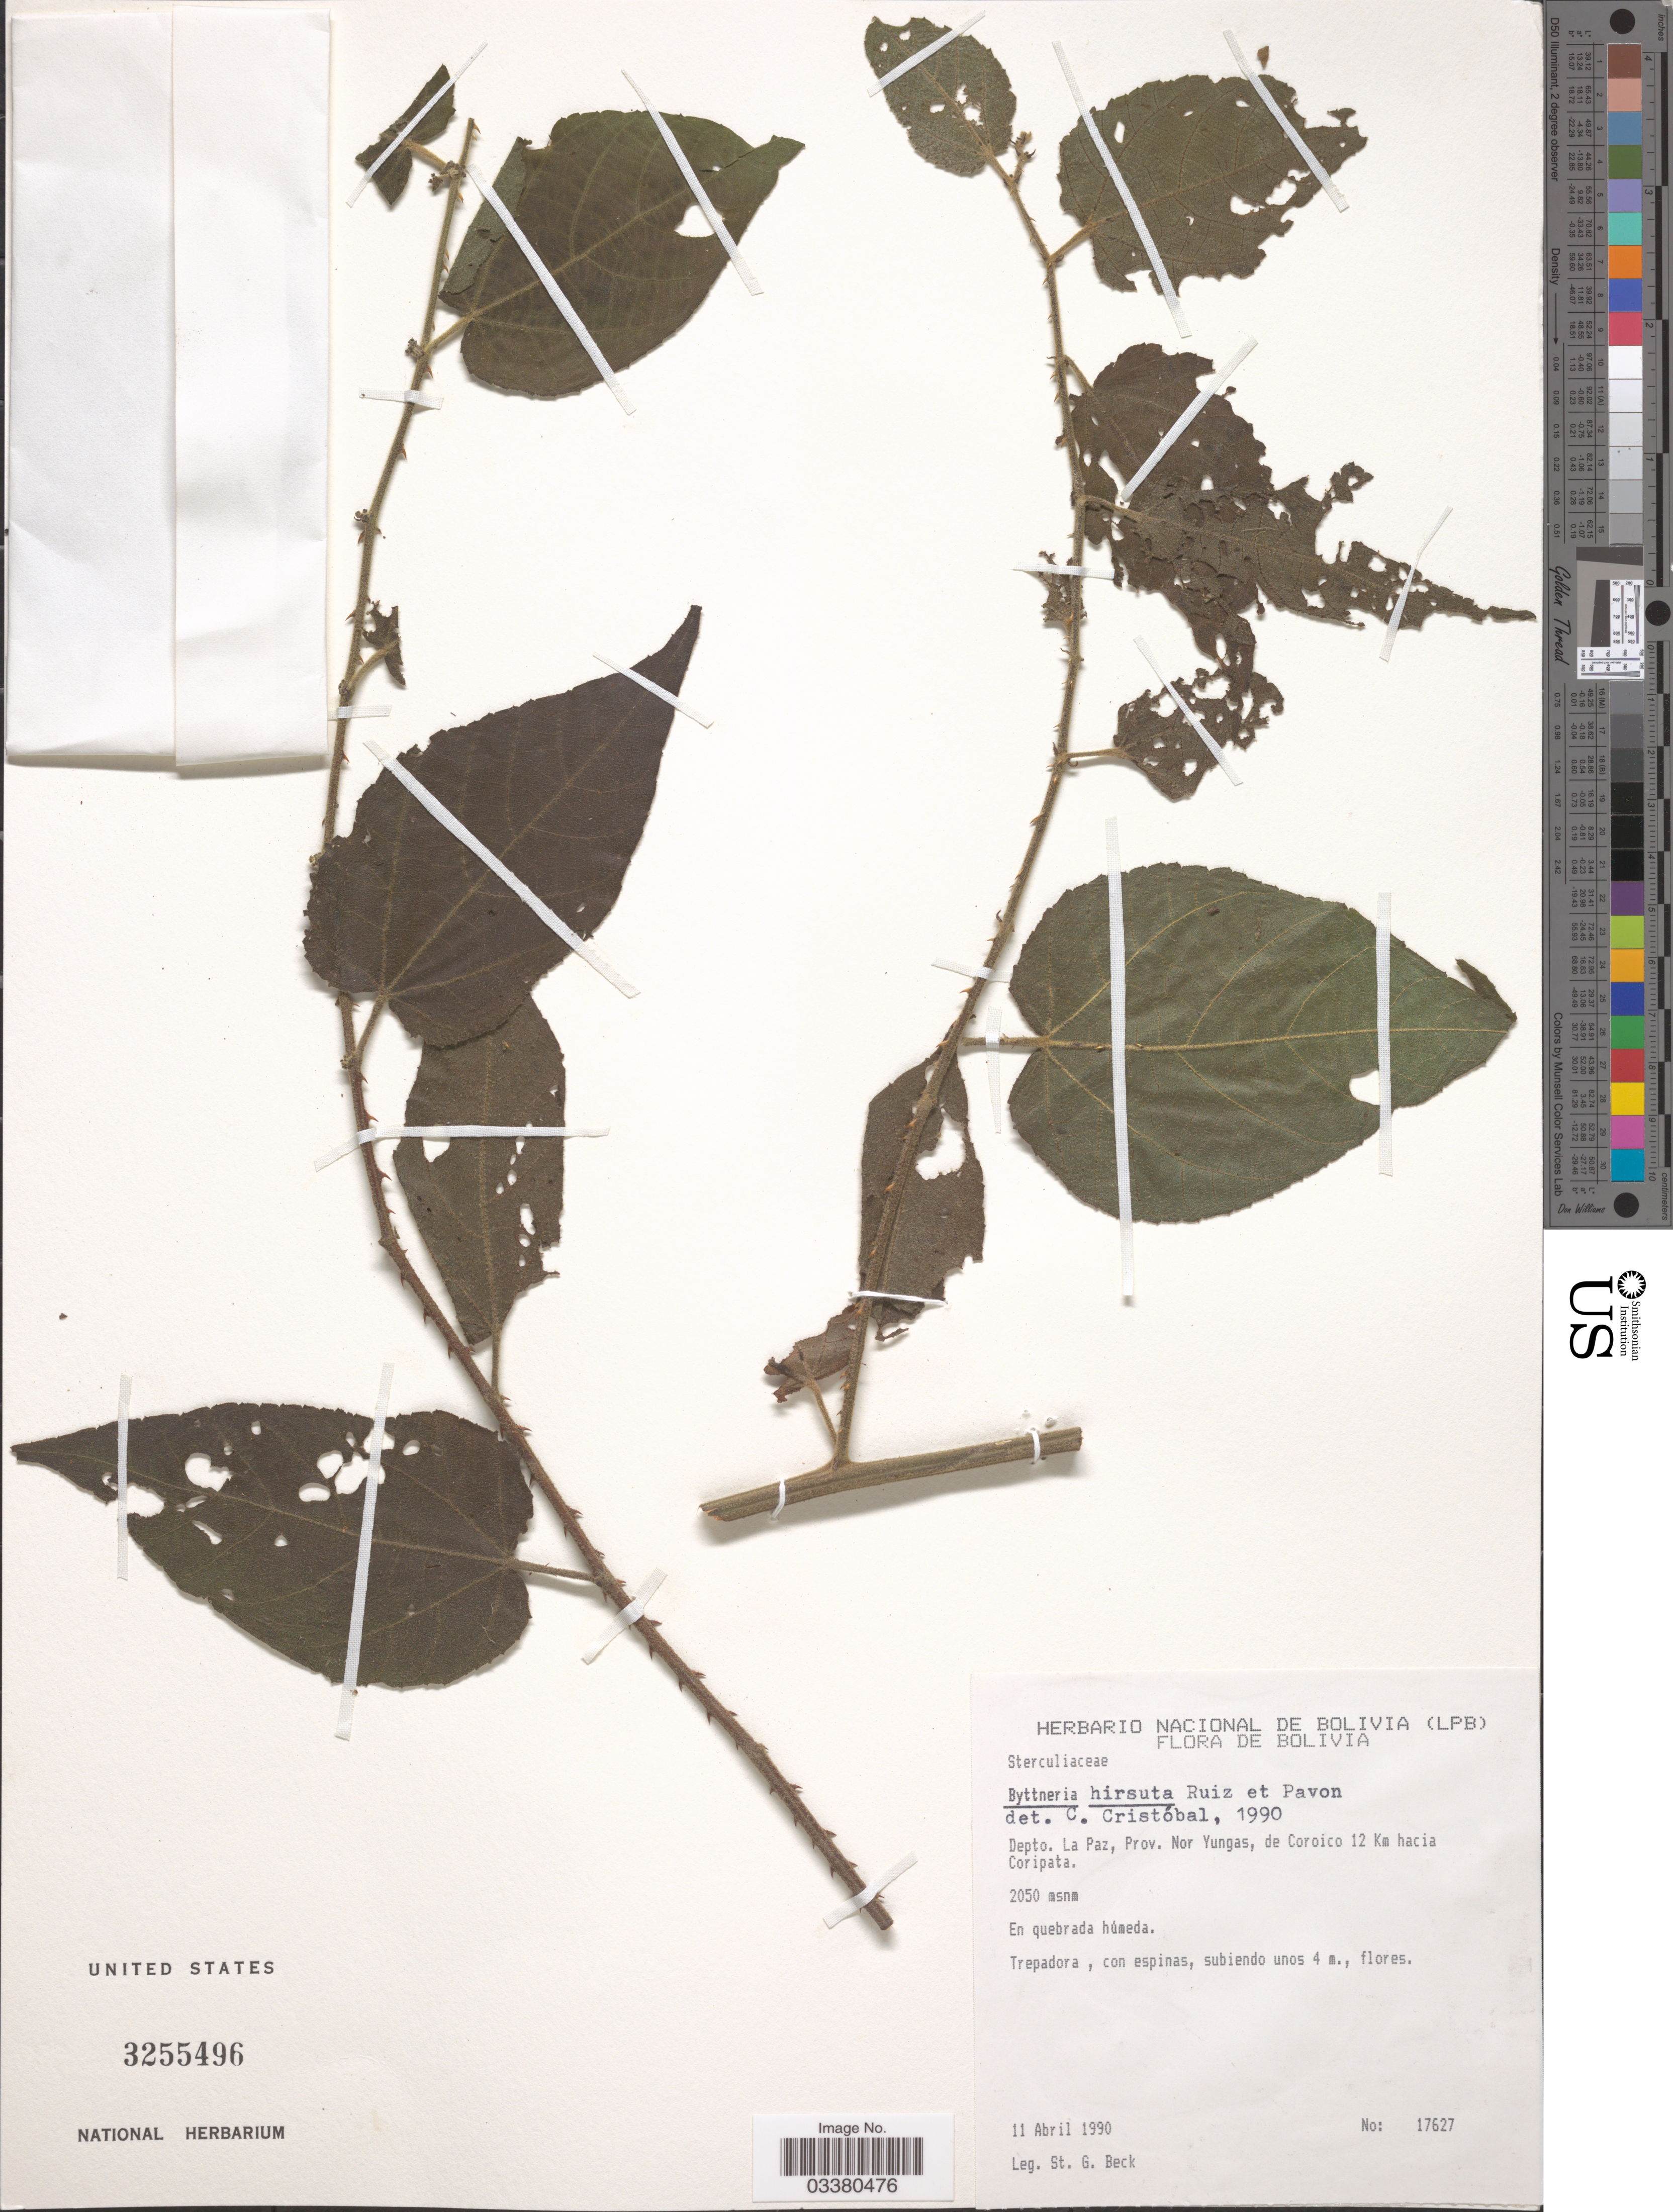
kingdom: Plantae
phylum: Tracheophyta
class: Magnoliopsida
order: Malvales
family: Malvaceae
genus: Byttneria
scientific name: Byttneria hirsuta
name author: Ruiz & Pav.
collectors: S. G. Beck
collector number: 17267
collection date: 1990-04-11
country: Bolivia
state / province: La Paz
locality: Depto. La Paz, Prov. Nor Yungas,d e Coroico 12 Km hacia Coripata.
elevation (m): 2050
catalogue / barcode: US 3255496